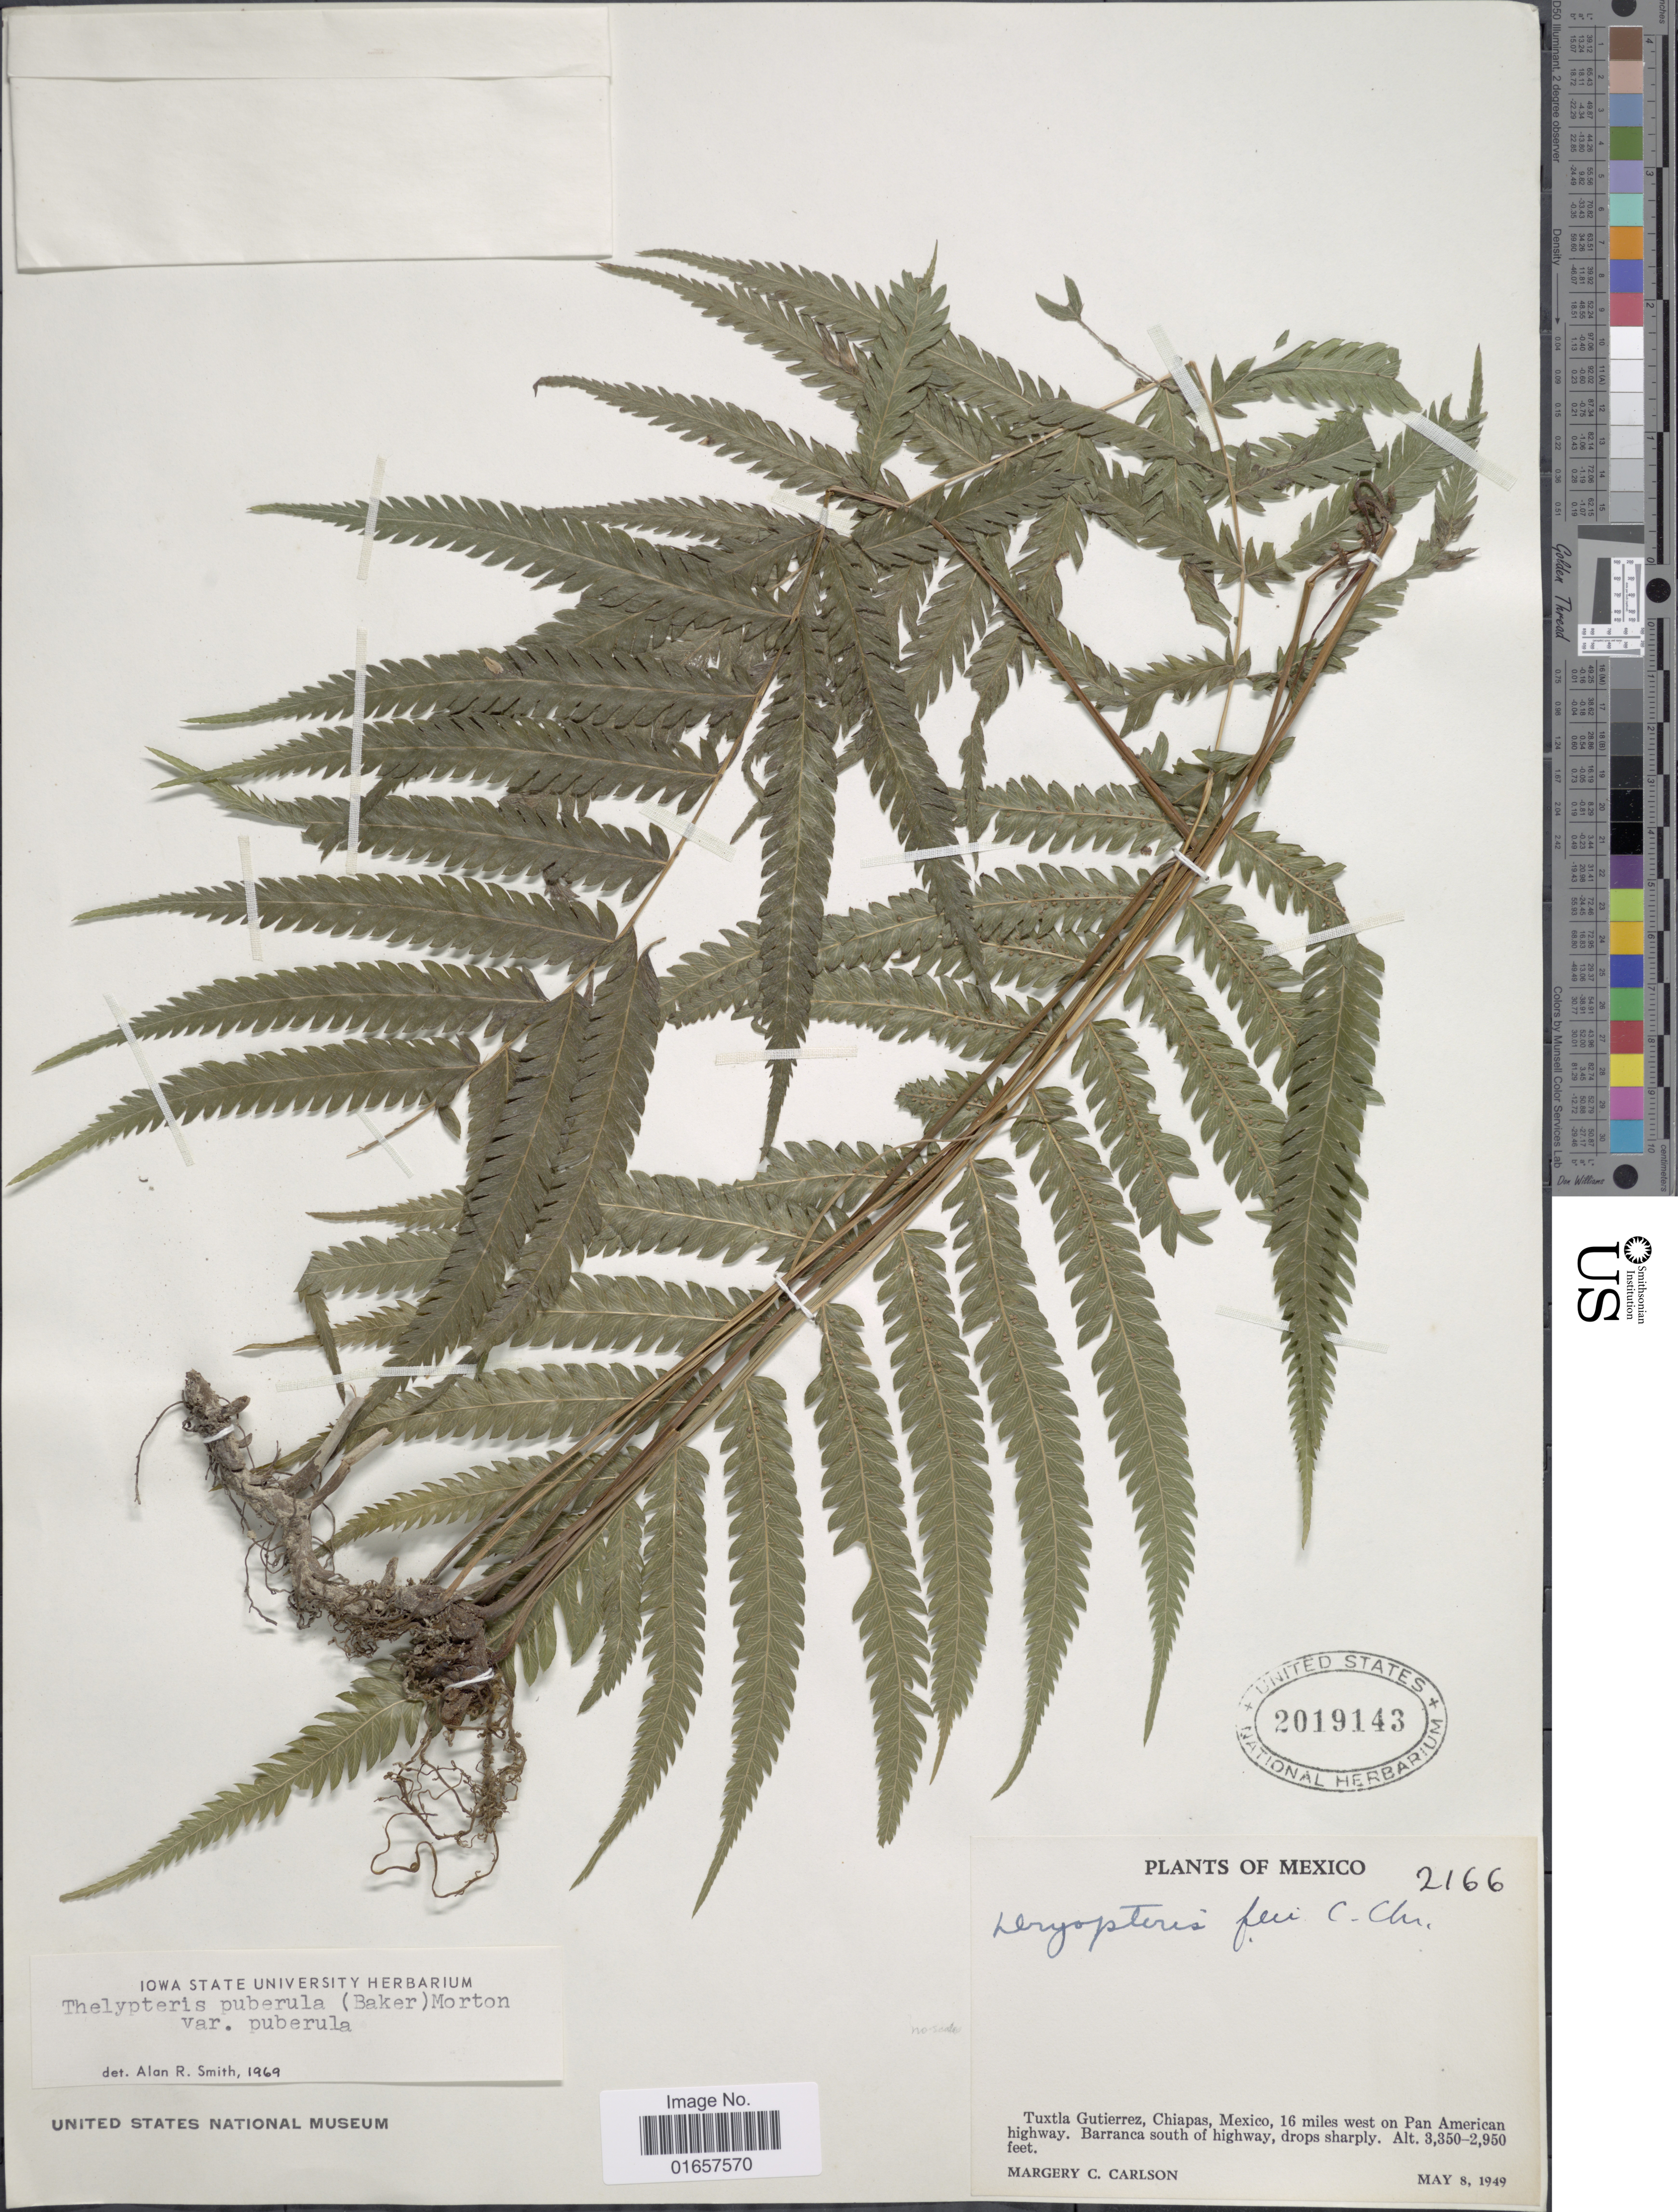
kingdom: Plantae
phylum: Tracheophyta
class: Polypodiopsida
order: Polypodiales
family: Thelypteridaceae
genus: Christella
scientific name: Christella puberula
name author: (Baker) Á. Löve & D. Löve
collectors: M. C. Carlson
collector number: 2166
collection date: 1949-05-08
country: Mexico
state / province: Chiapas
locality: Mexico, Tuxtla Gutierrez, 16 miles west on Pan American highway.Barranca south of highway, drops sharply.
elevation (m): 899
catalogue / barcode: US 2019143